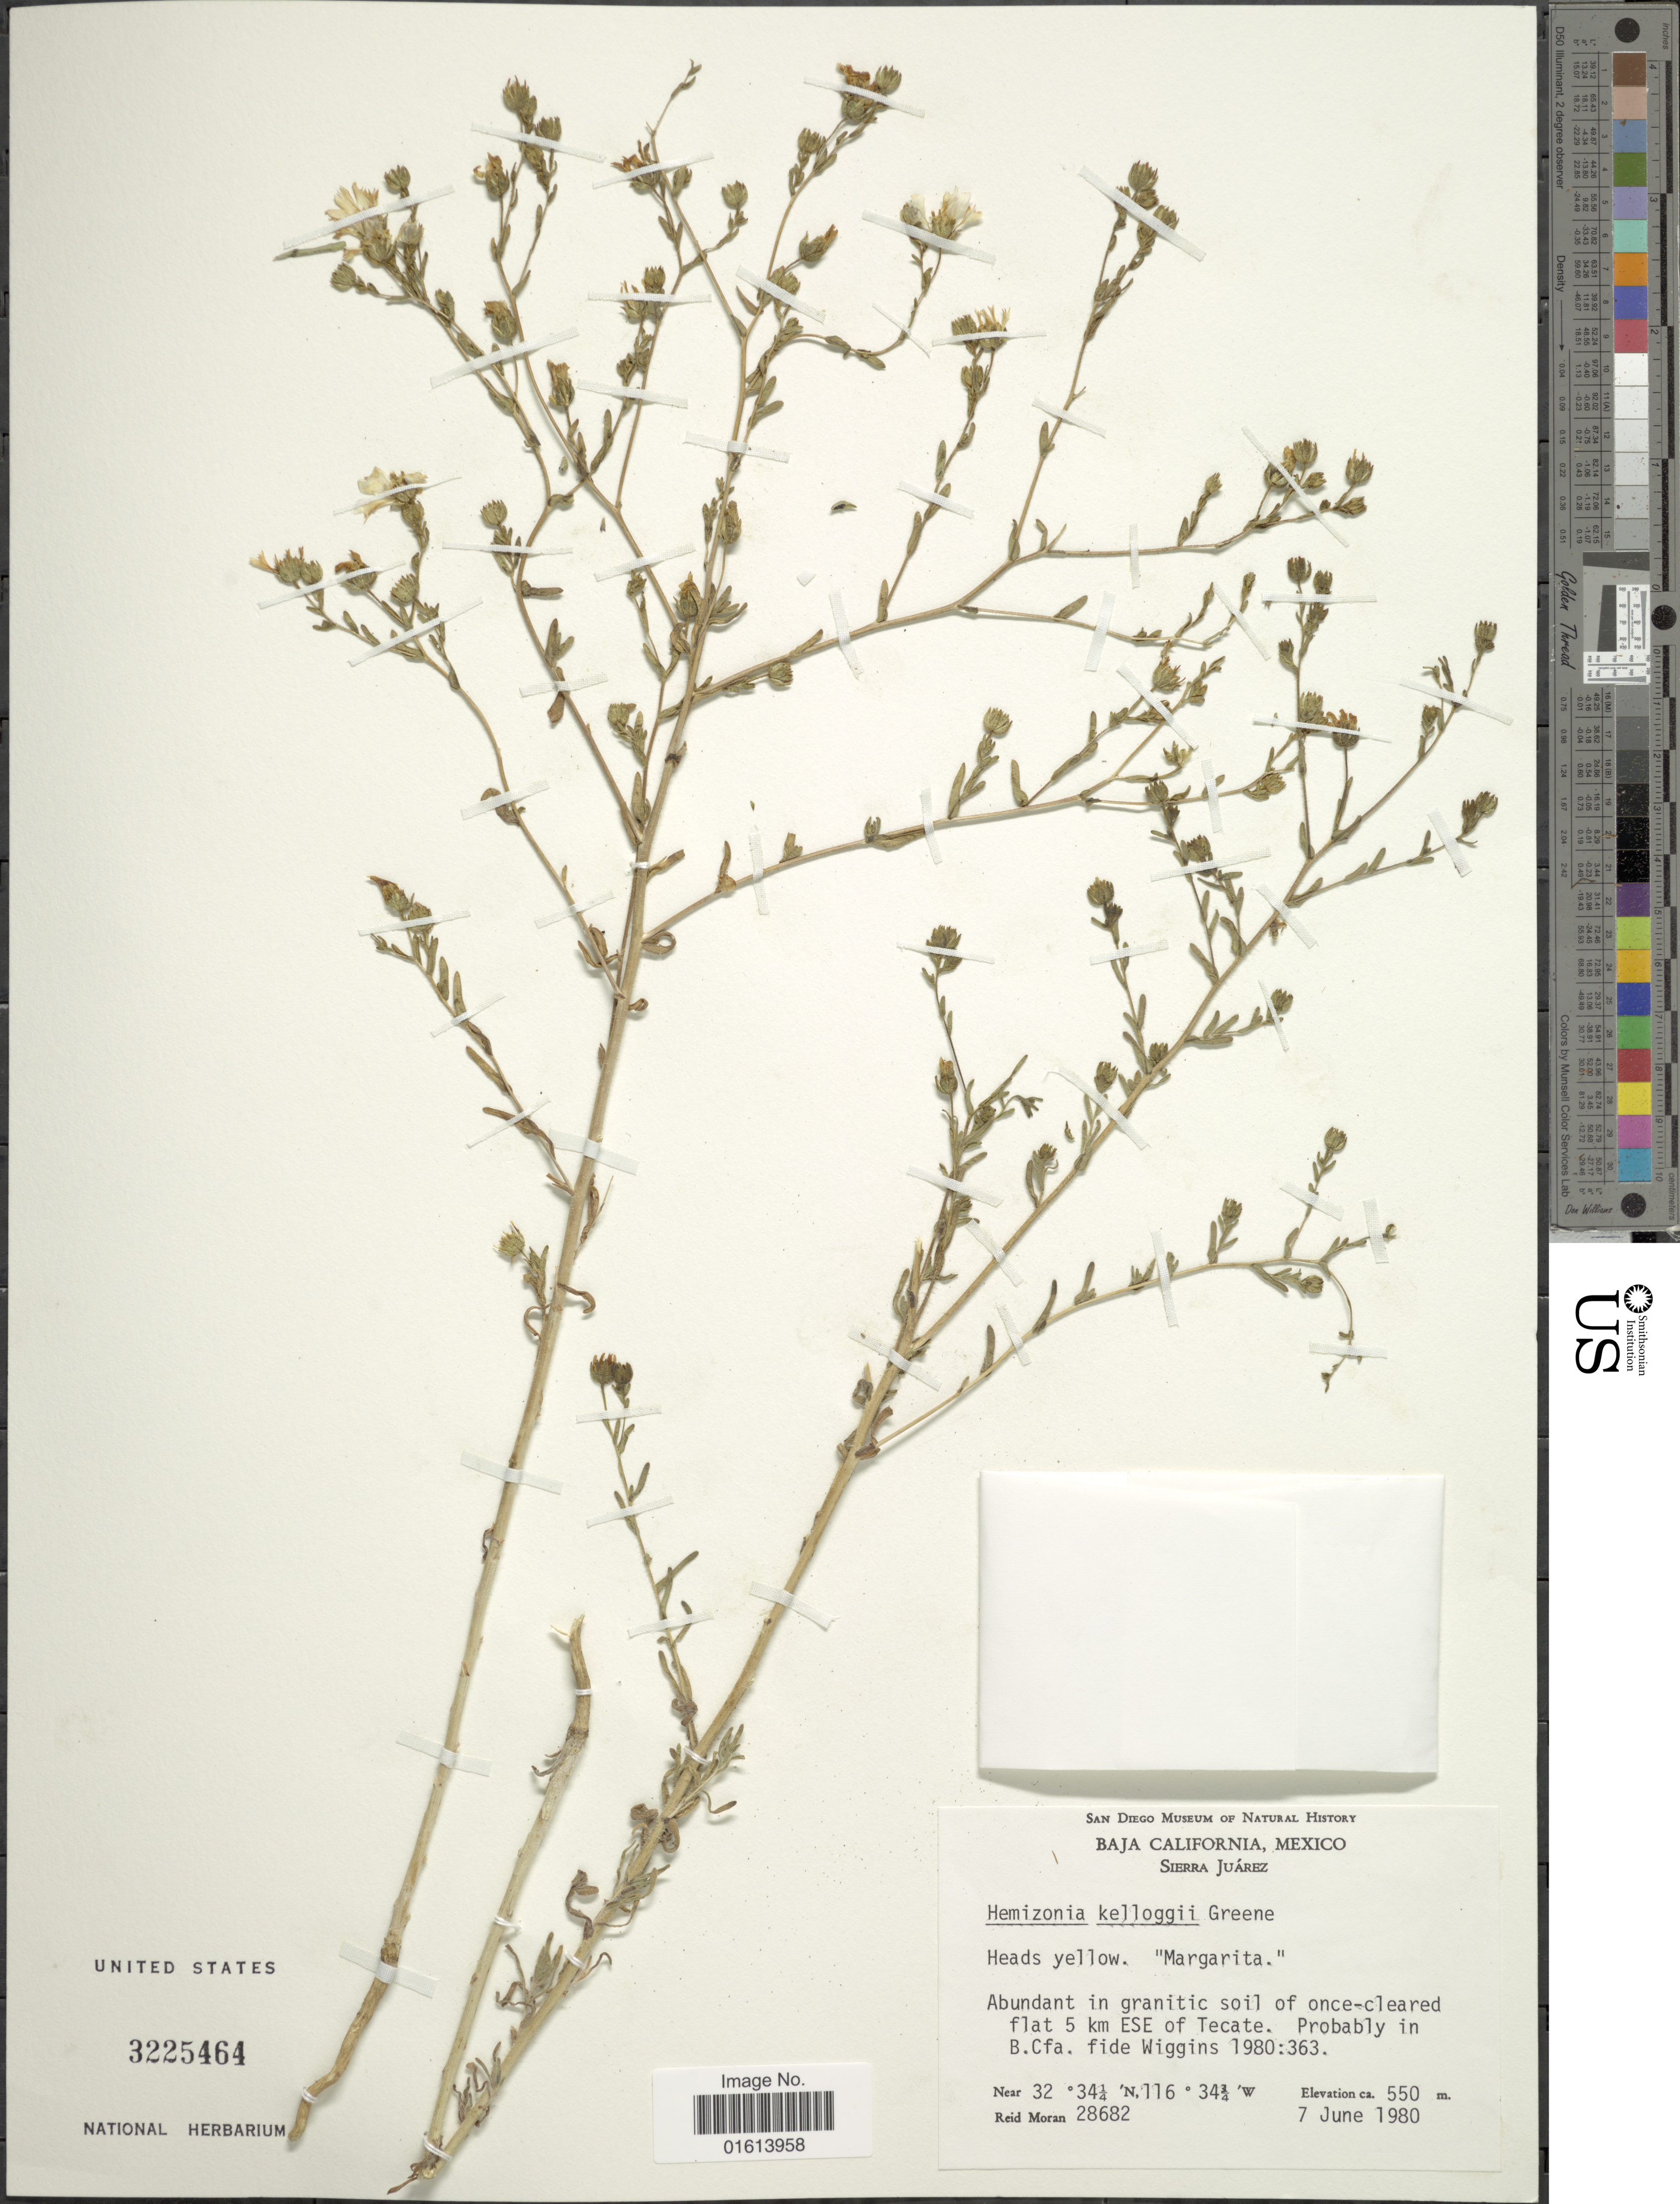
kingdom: Plantae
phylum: Tracheophyta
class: Magnoliopsida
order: Asterales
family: Asteraceae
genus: Deinandra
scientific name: Deinandra kelloggii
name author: (Greene) Greene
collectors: R. V. Moran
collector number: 28682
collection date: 1980-06-07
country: Mexico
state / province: Baja California Norte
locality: Sierra Juarez, 5 km ESE of Tecate, B. Cfa.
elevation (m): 550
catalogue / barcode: US 3225464